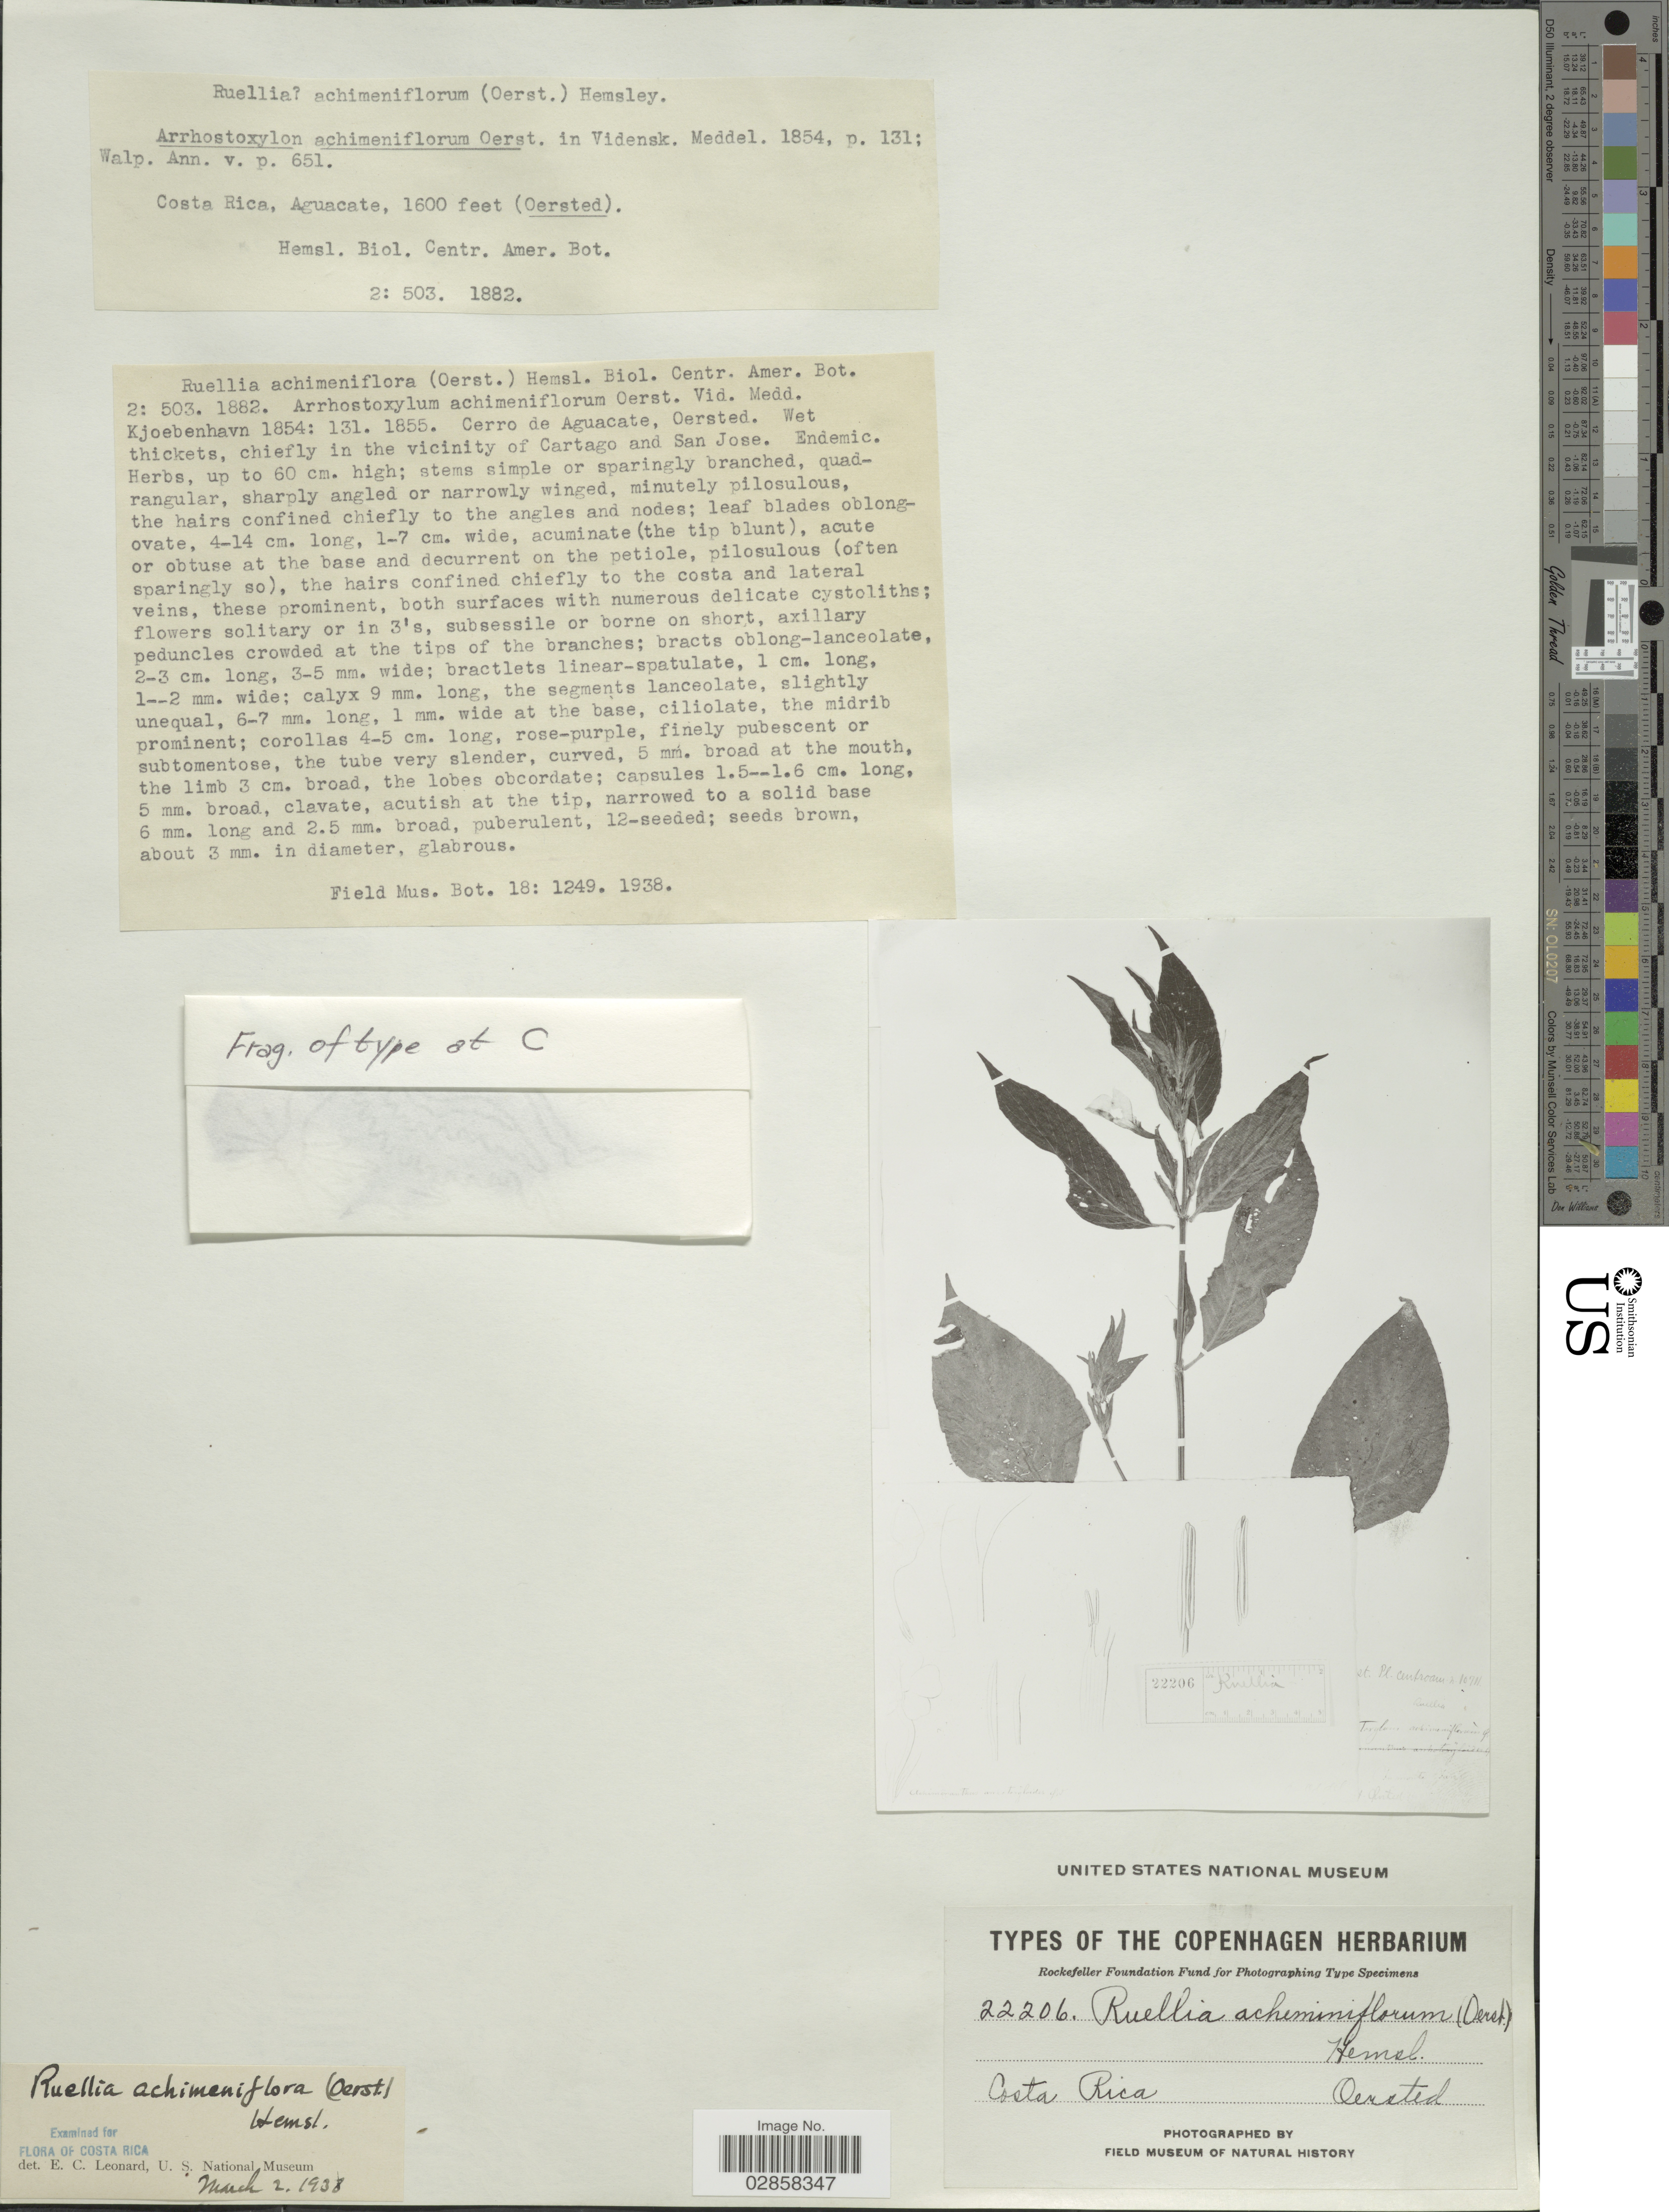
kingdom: Plantae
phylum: Tracheophyta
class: Magnoliopsida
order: Lamiales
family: Acanthaceae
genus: Ruellia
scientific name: Ruellia achimeniflora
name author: (Oerst.) Hemsl.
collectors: Oersted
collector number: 22206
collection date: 1882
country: Costa Rica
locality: Aguacate. (Oersted).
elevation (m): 488